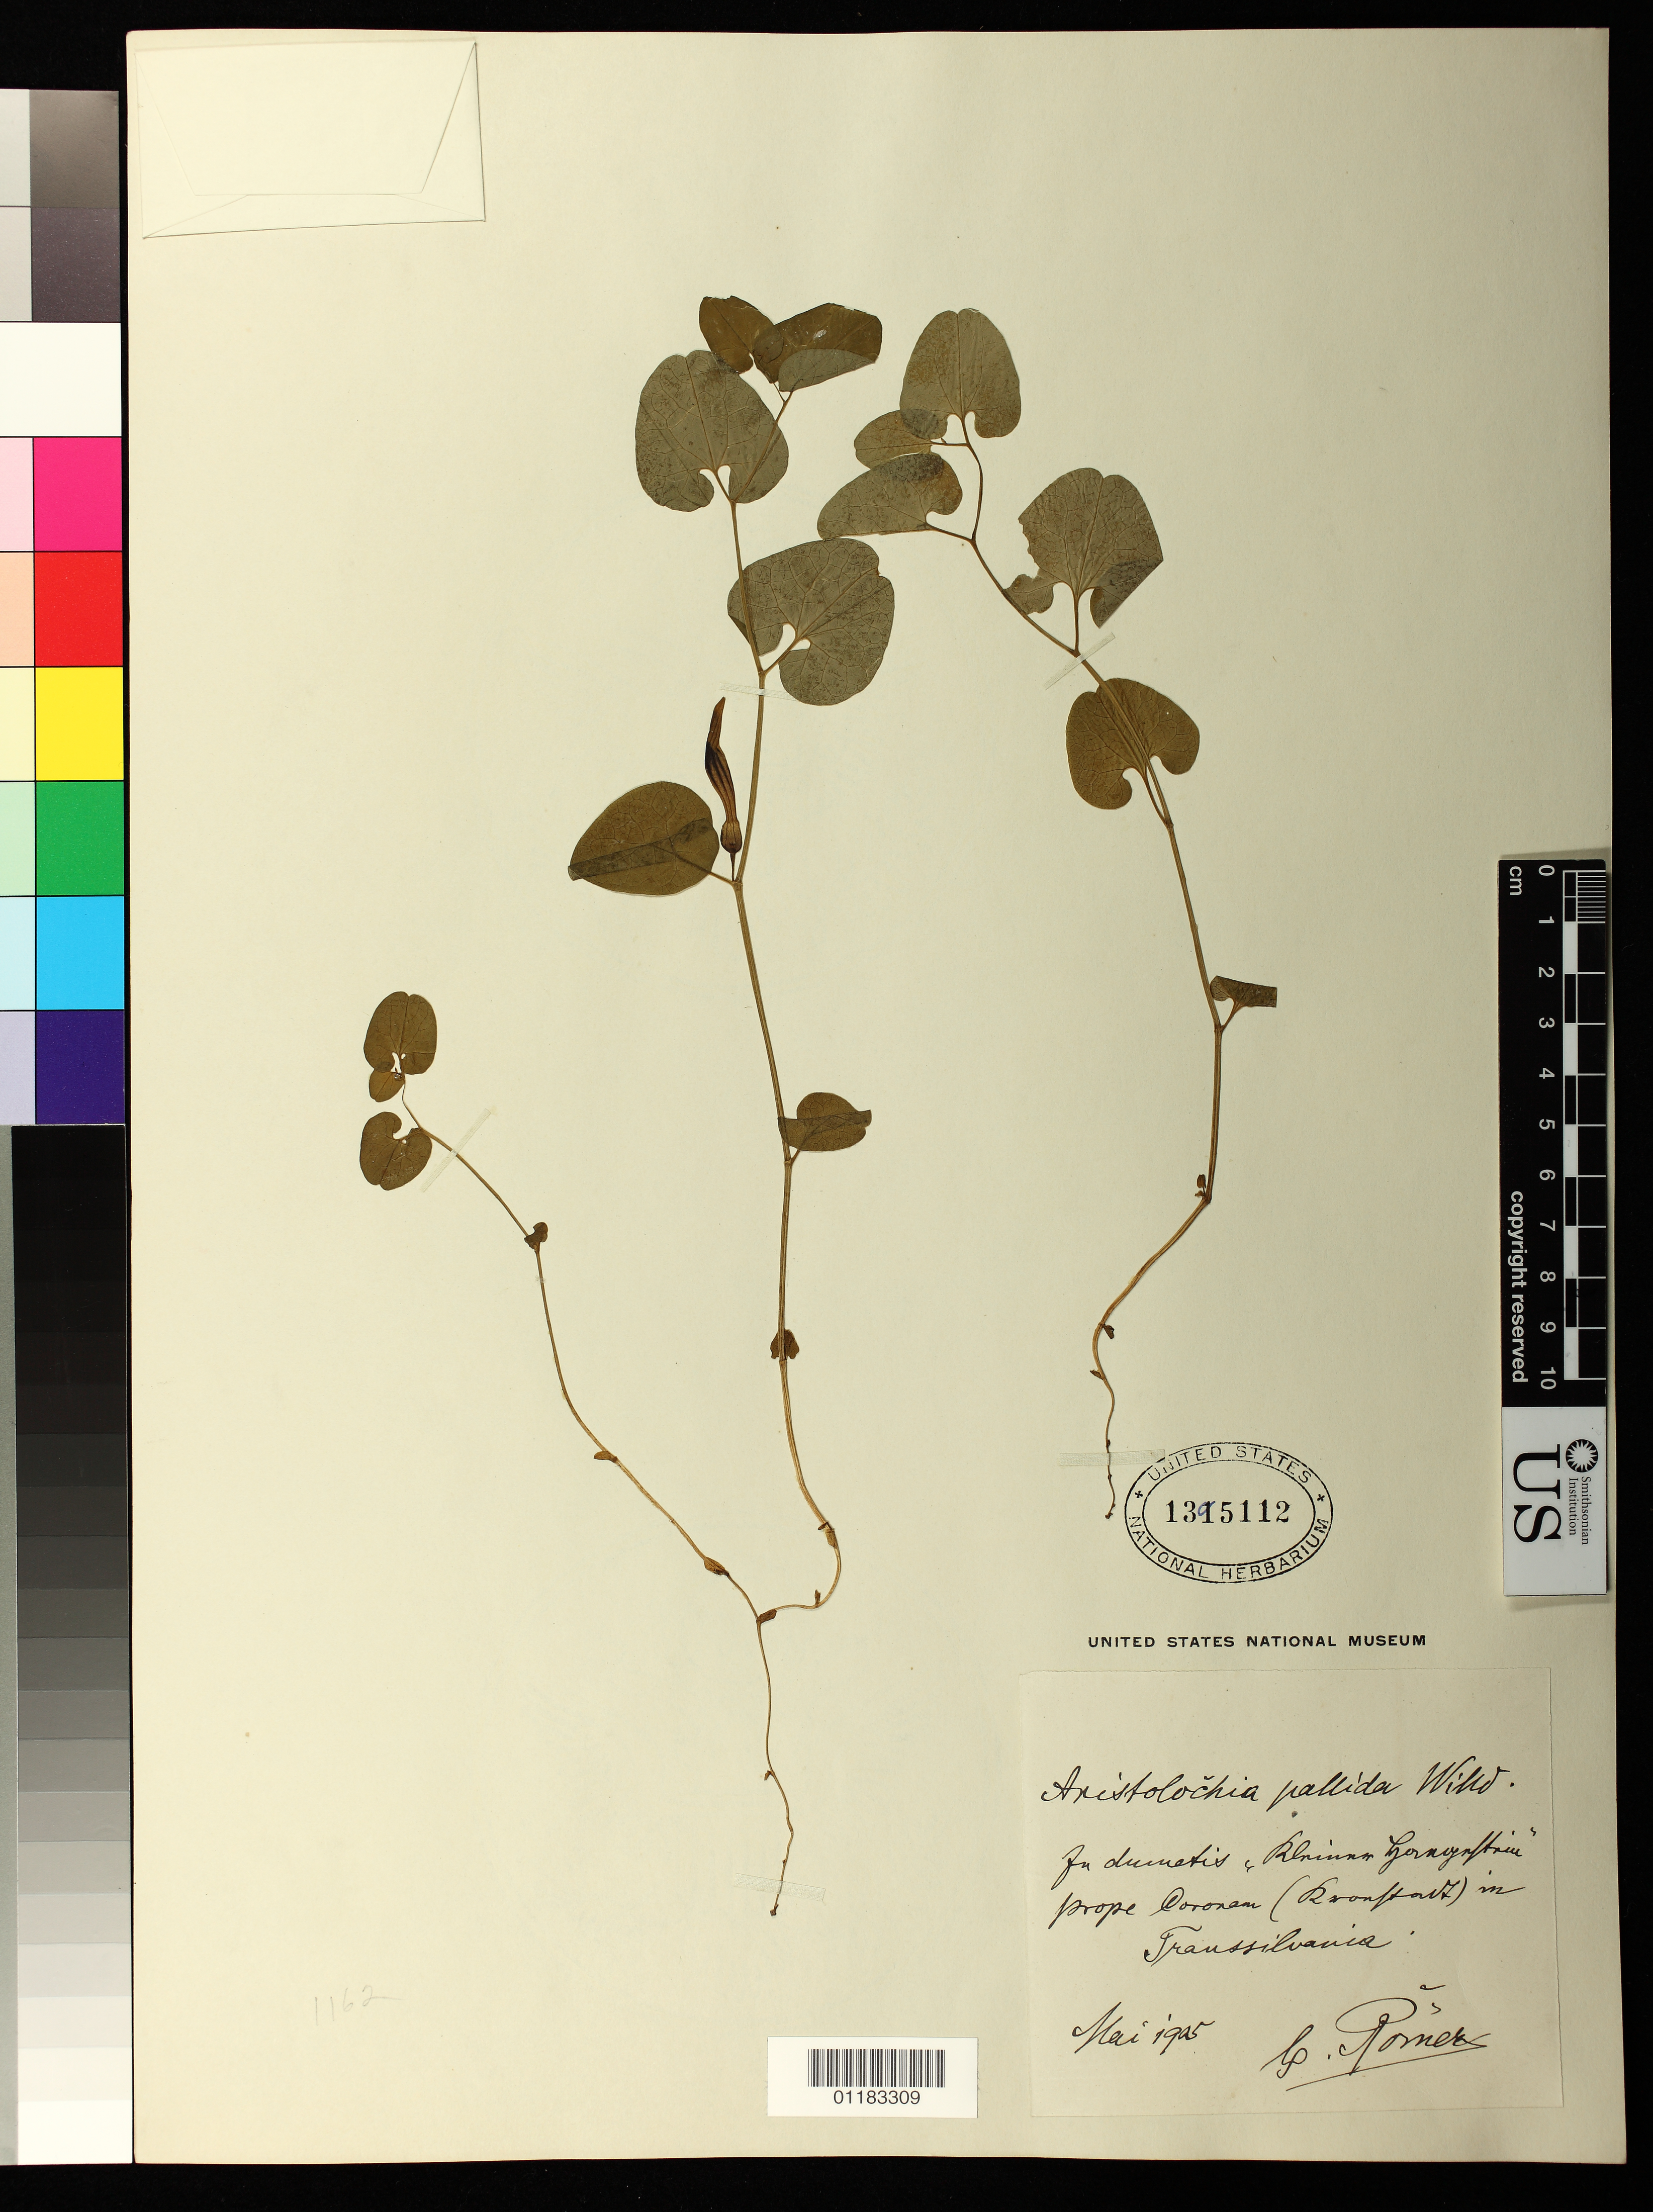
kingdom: Plantae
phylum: Tracheophyta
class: Magnoliopsida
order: Piperales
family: Aristolochiaceae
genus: Aristolochia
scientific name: Aristolochia pallida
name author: Willd.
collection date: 1925-05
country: Romania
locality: prope Coronan(?) (Kronftoltz?), Transylvania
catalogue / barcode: US 1395112